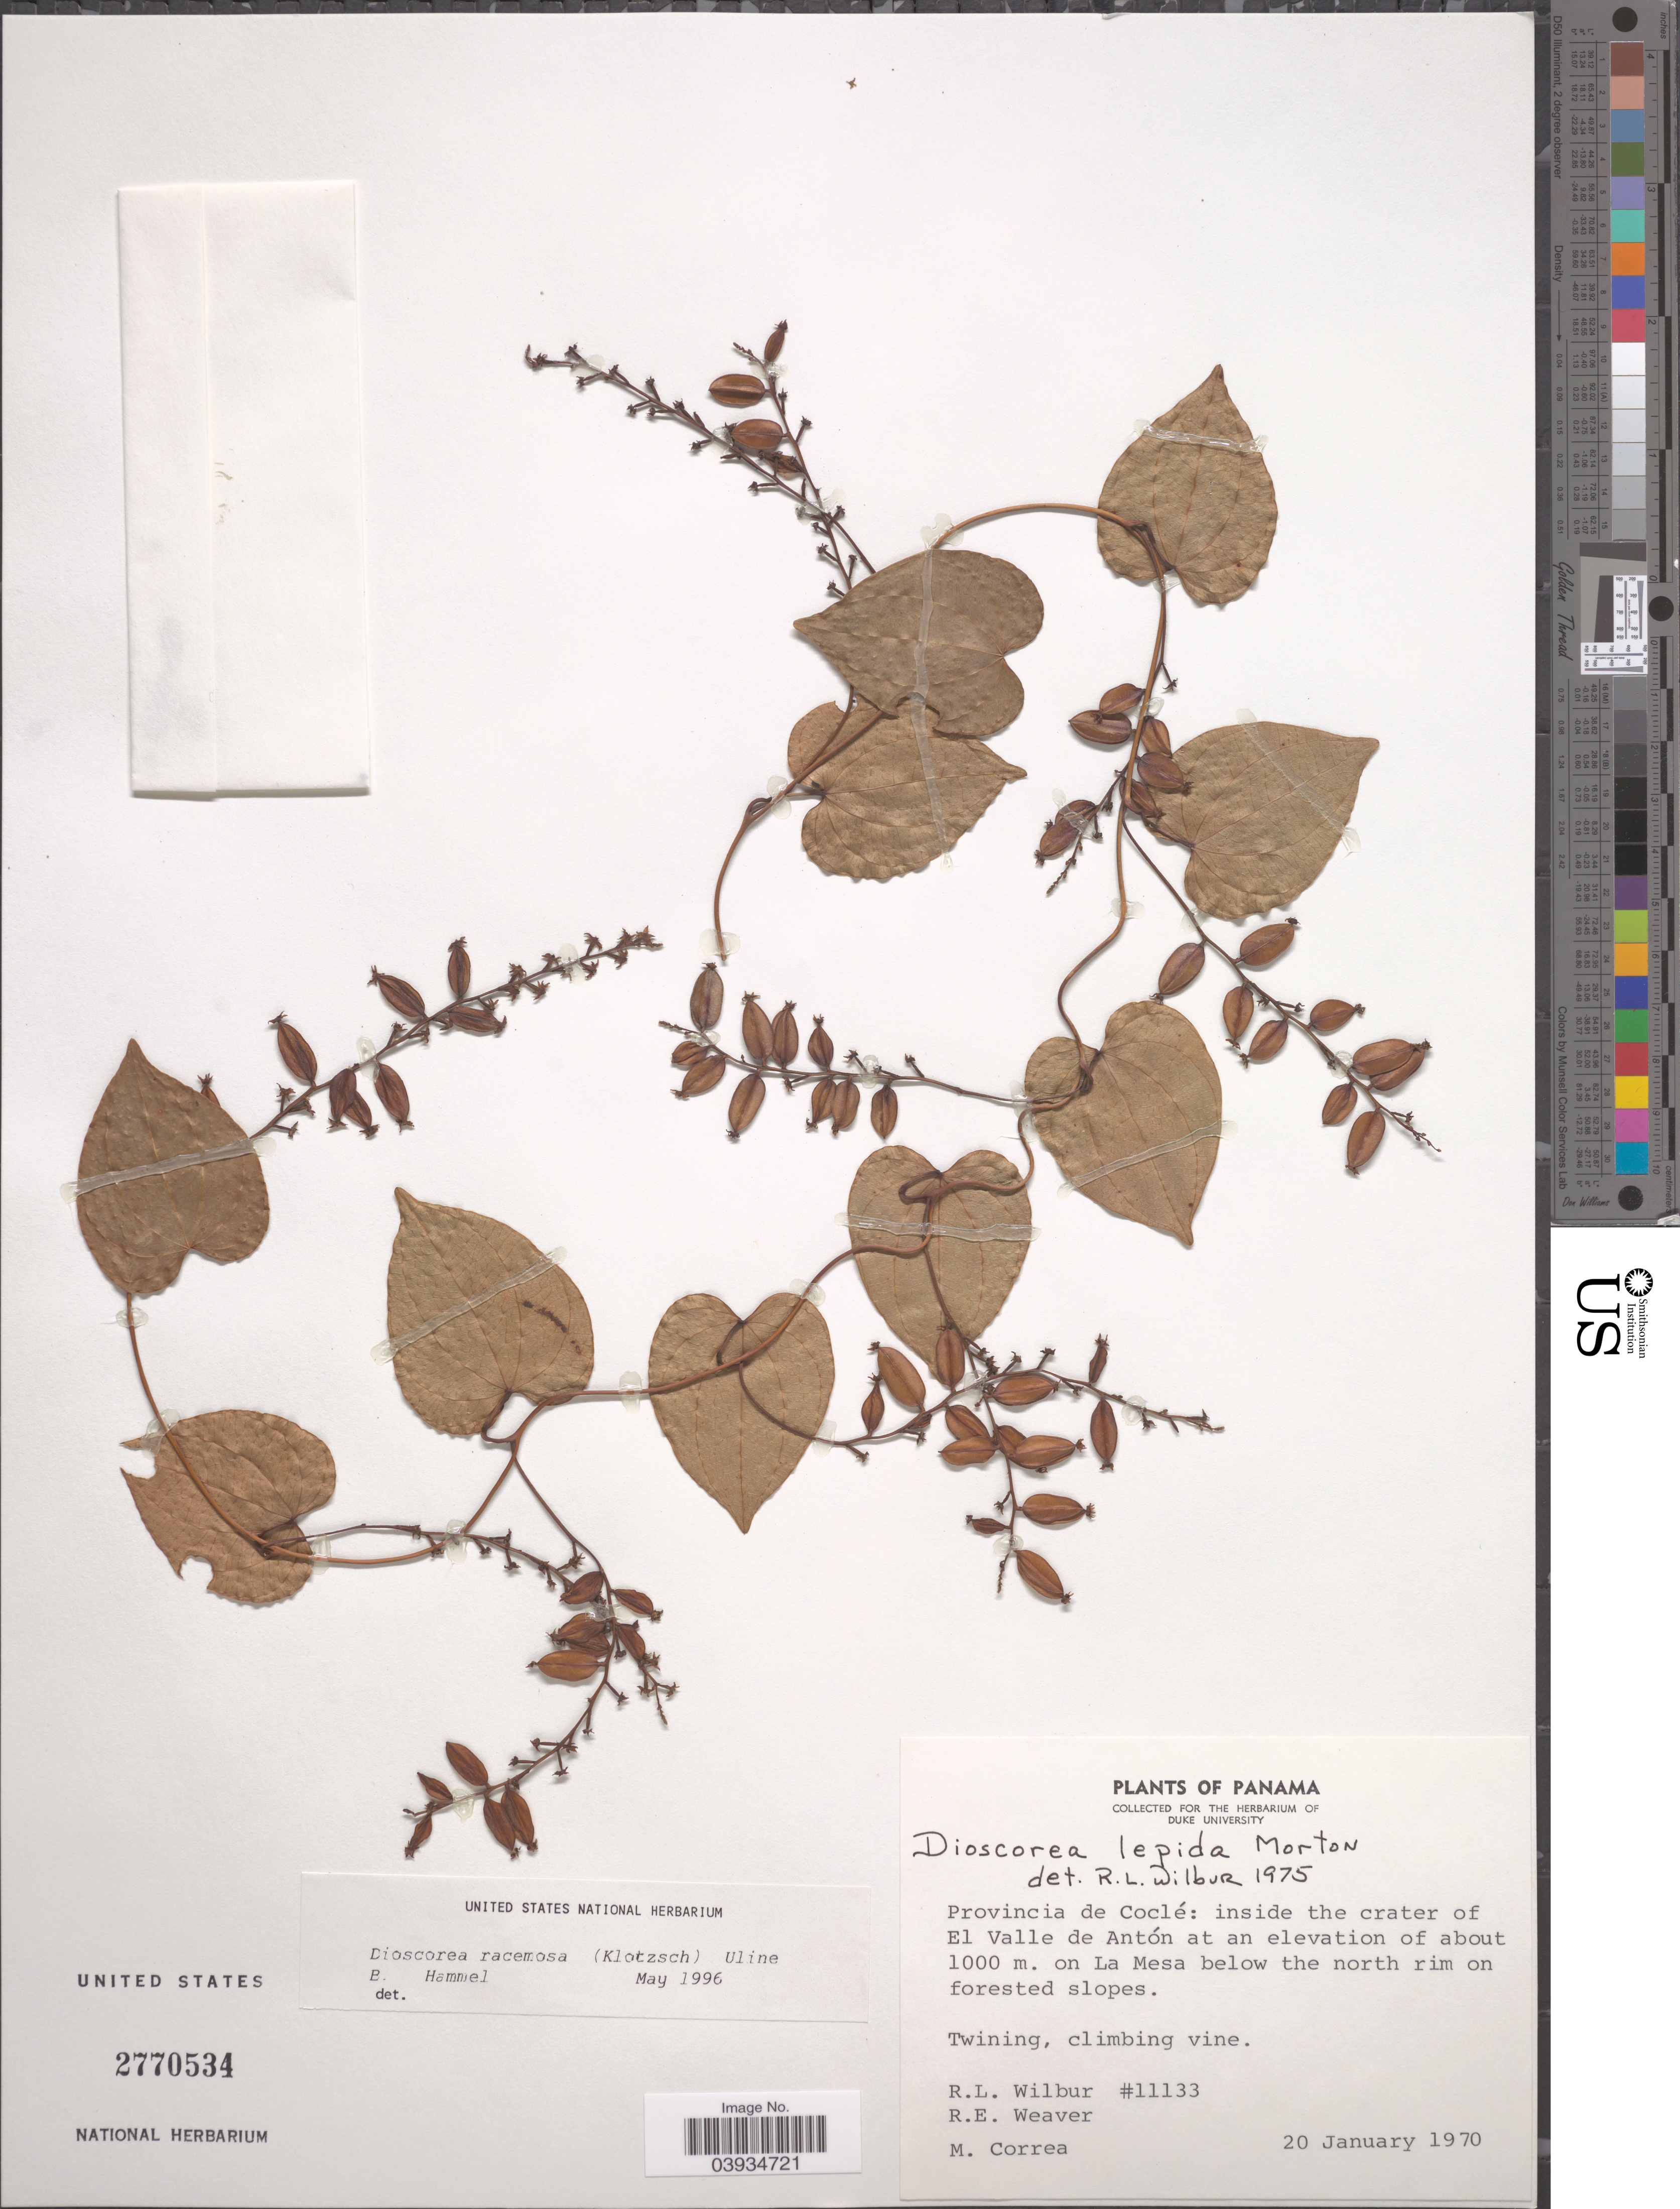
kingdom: Plantae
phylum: Tracheophyta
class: Liliopsida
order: Dioscoreales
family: Dioscoreaceae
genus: Dioscorea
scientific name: Dioscorea racemosa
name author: Rusby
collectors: R. L. Wilbur, R. E. Weaver & M. Correa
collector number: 11133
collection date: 1970-01-20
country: Panama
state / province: Cocle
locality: Inside the crater of El Valle de Antón. On La Mesa below the north rim on forested slopes.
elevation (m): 1000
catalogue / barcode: US 2770534